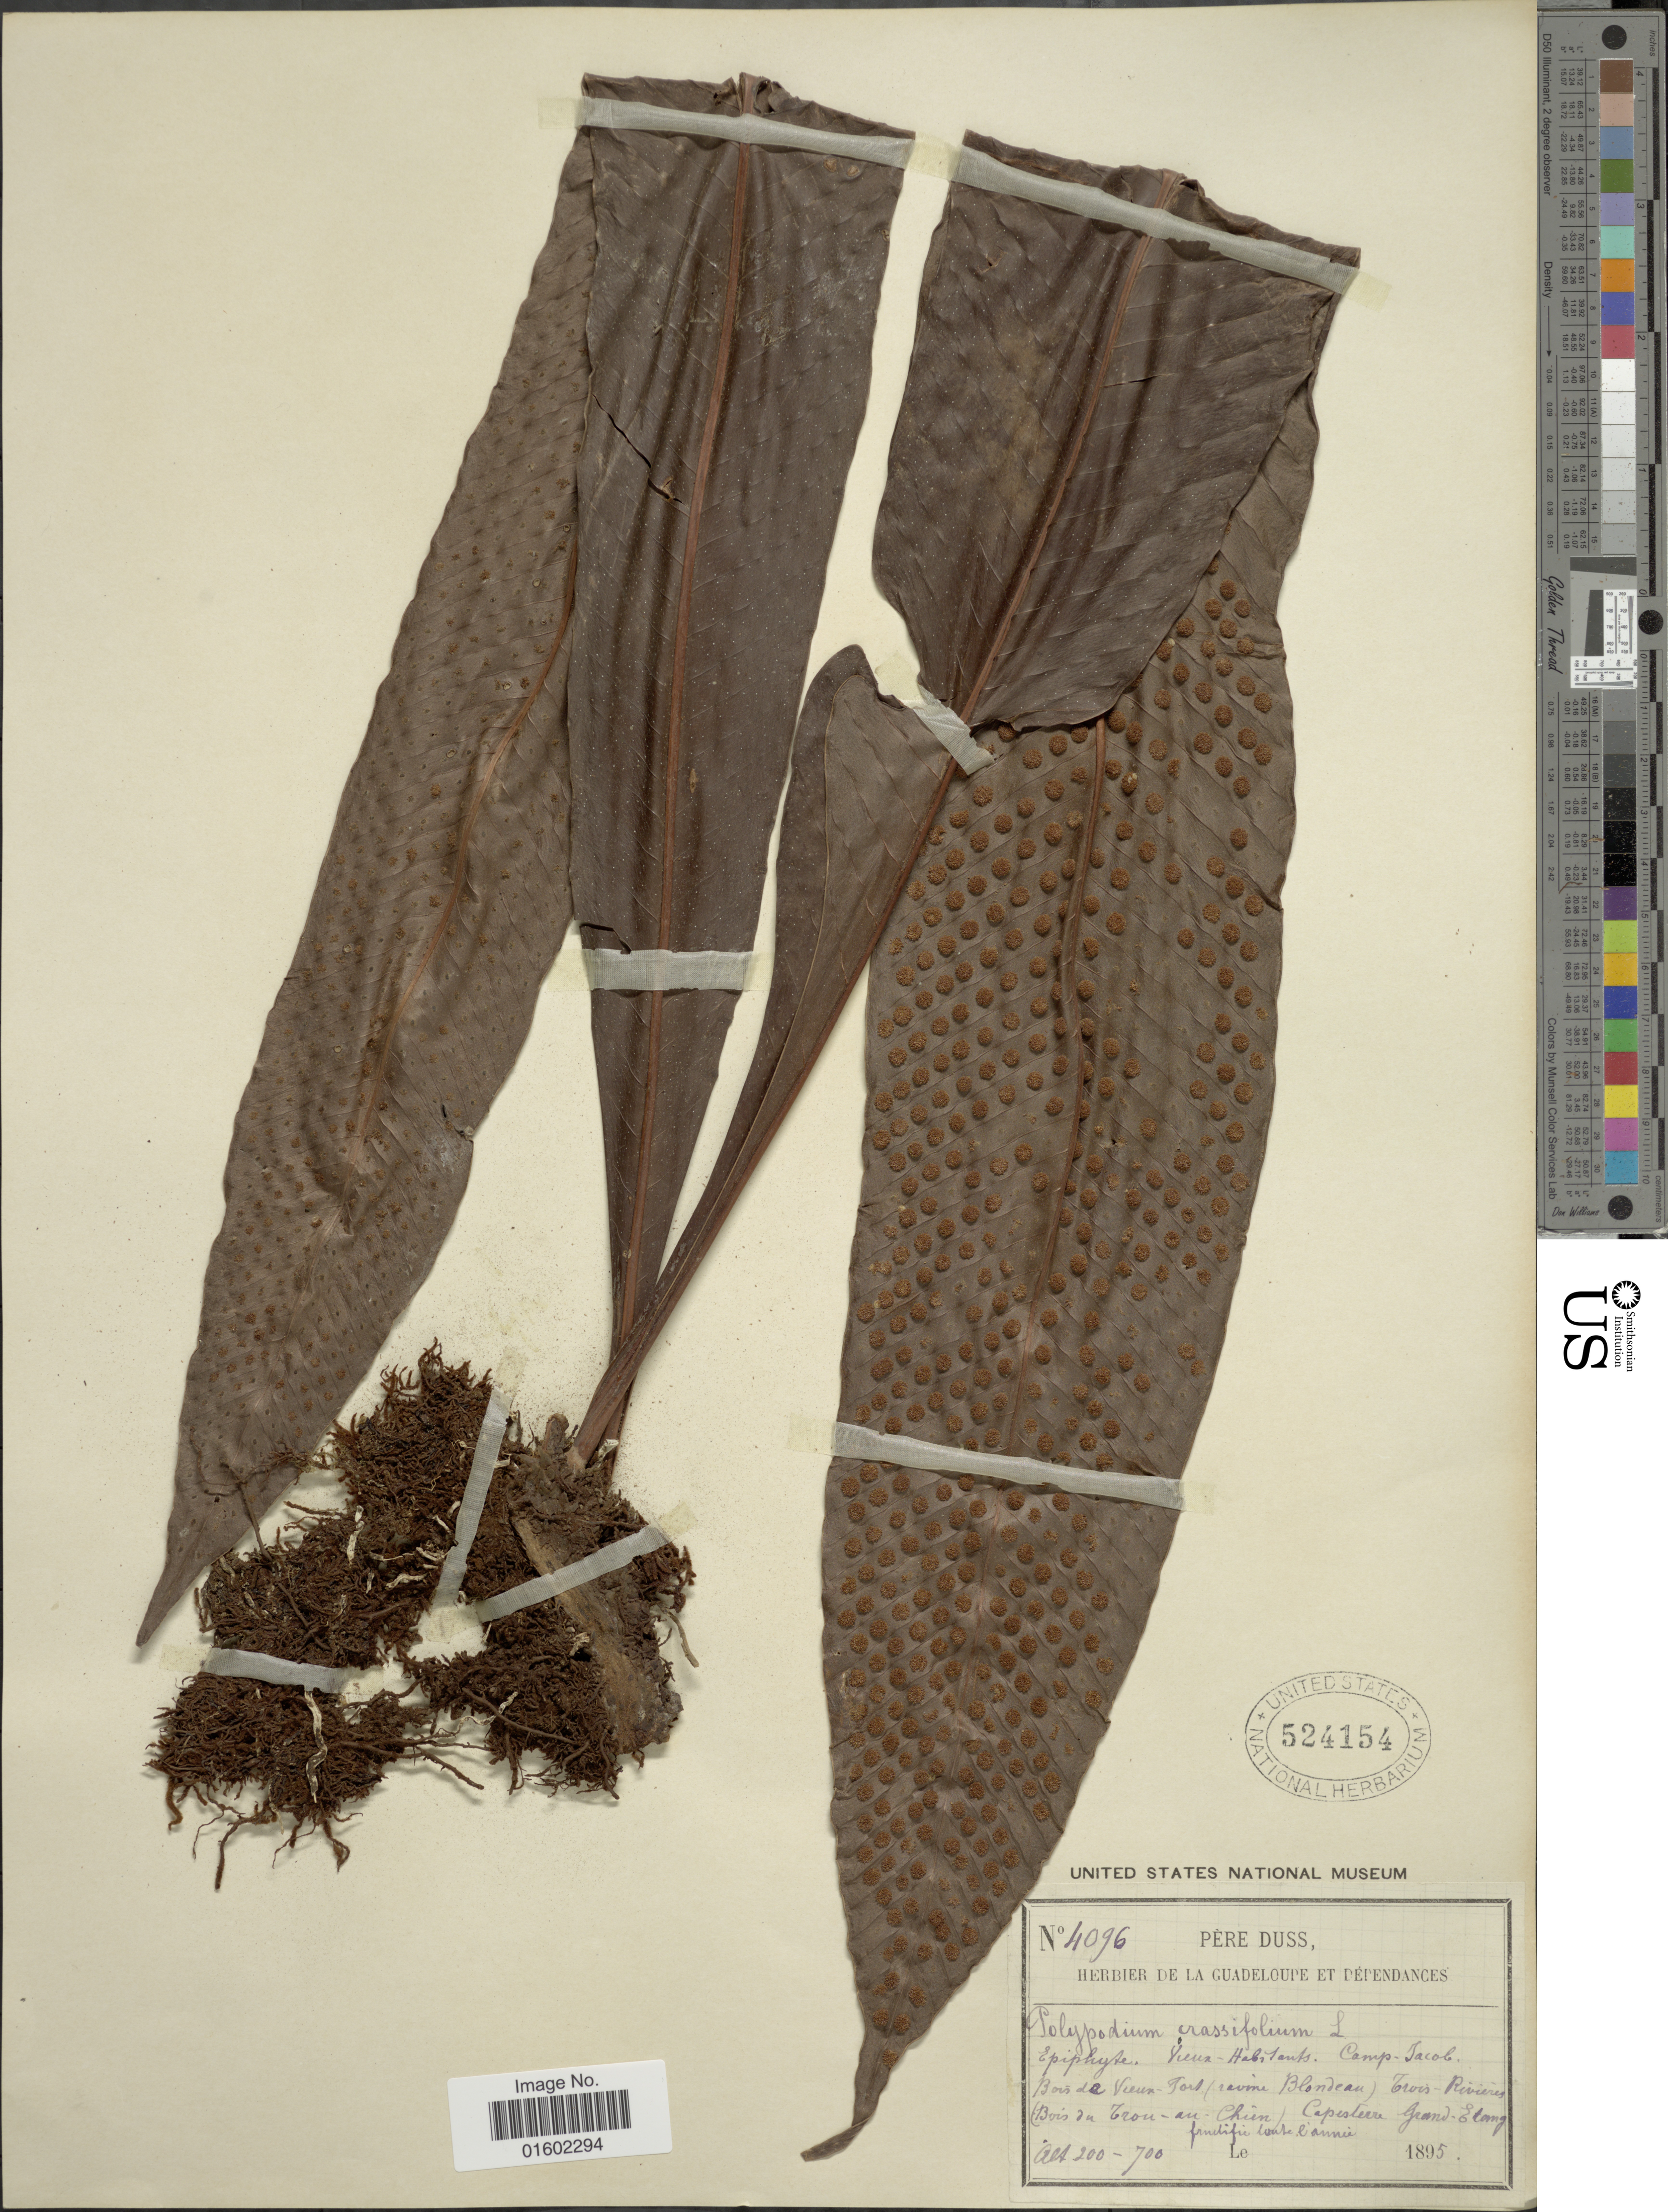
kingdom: Plantae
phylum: Tracheophyta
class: Polypodiopsida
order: Polypodiales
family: Polypodiaceae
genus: Niphidium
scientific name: Niphidium crassifolium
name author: (L.) Lellinger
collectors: Père Duss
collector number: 4096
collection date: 1895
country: Guadeloupe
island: Leeward Is.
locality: Vieux-Habitants. Camp-Jacob, Bois de Vieux-Fort (ravine Blondeau) Trois-Rivieres (Bois du Trou-au-Chien), Capesterre, Grand Etang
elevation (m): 200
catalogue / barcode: US 524154